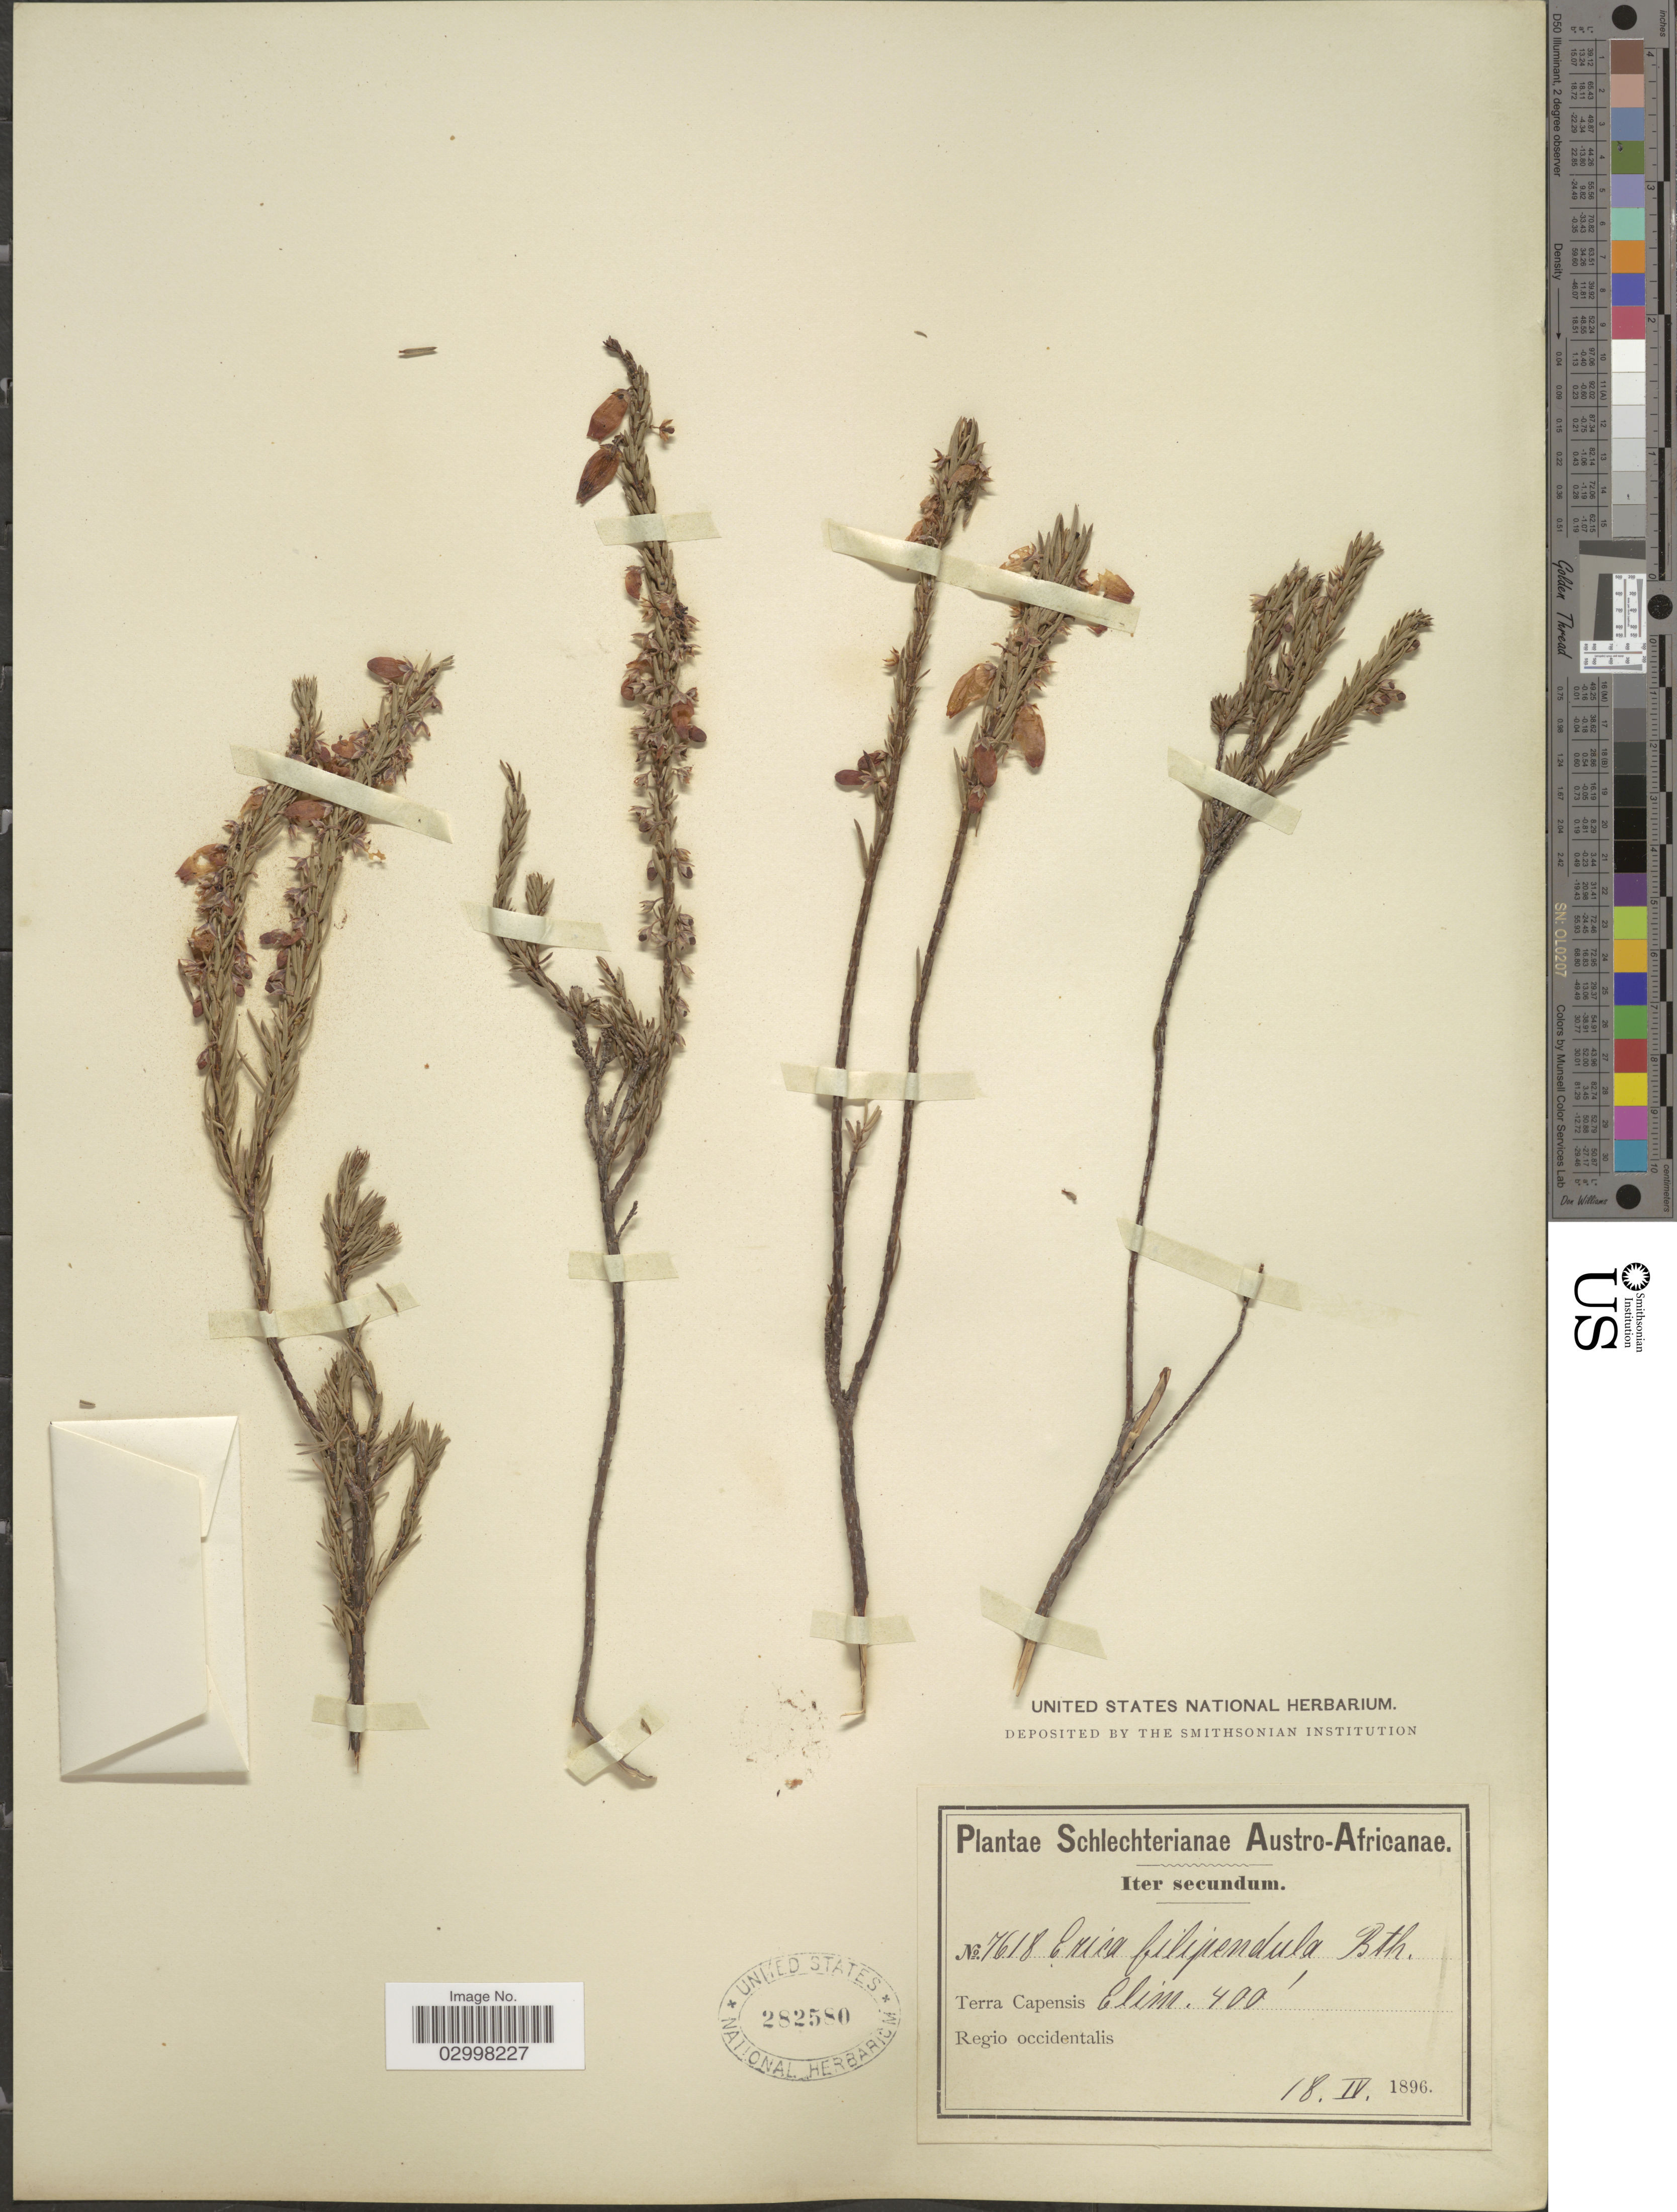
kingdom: Plantae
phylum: Tracheophyta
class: Magnoliopsida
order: Ericales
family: Ericaceae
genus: Erica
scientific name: Erica filipendula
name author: Benth.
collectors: Schlechter, --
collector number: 7618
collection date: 1896-04-18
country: South Africa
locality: Austro-Africanae. Terra Capensis Elim. Regio occidentalis.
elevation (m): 122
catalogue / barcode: US 282580